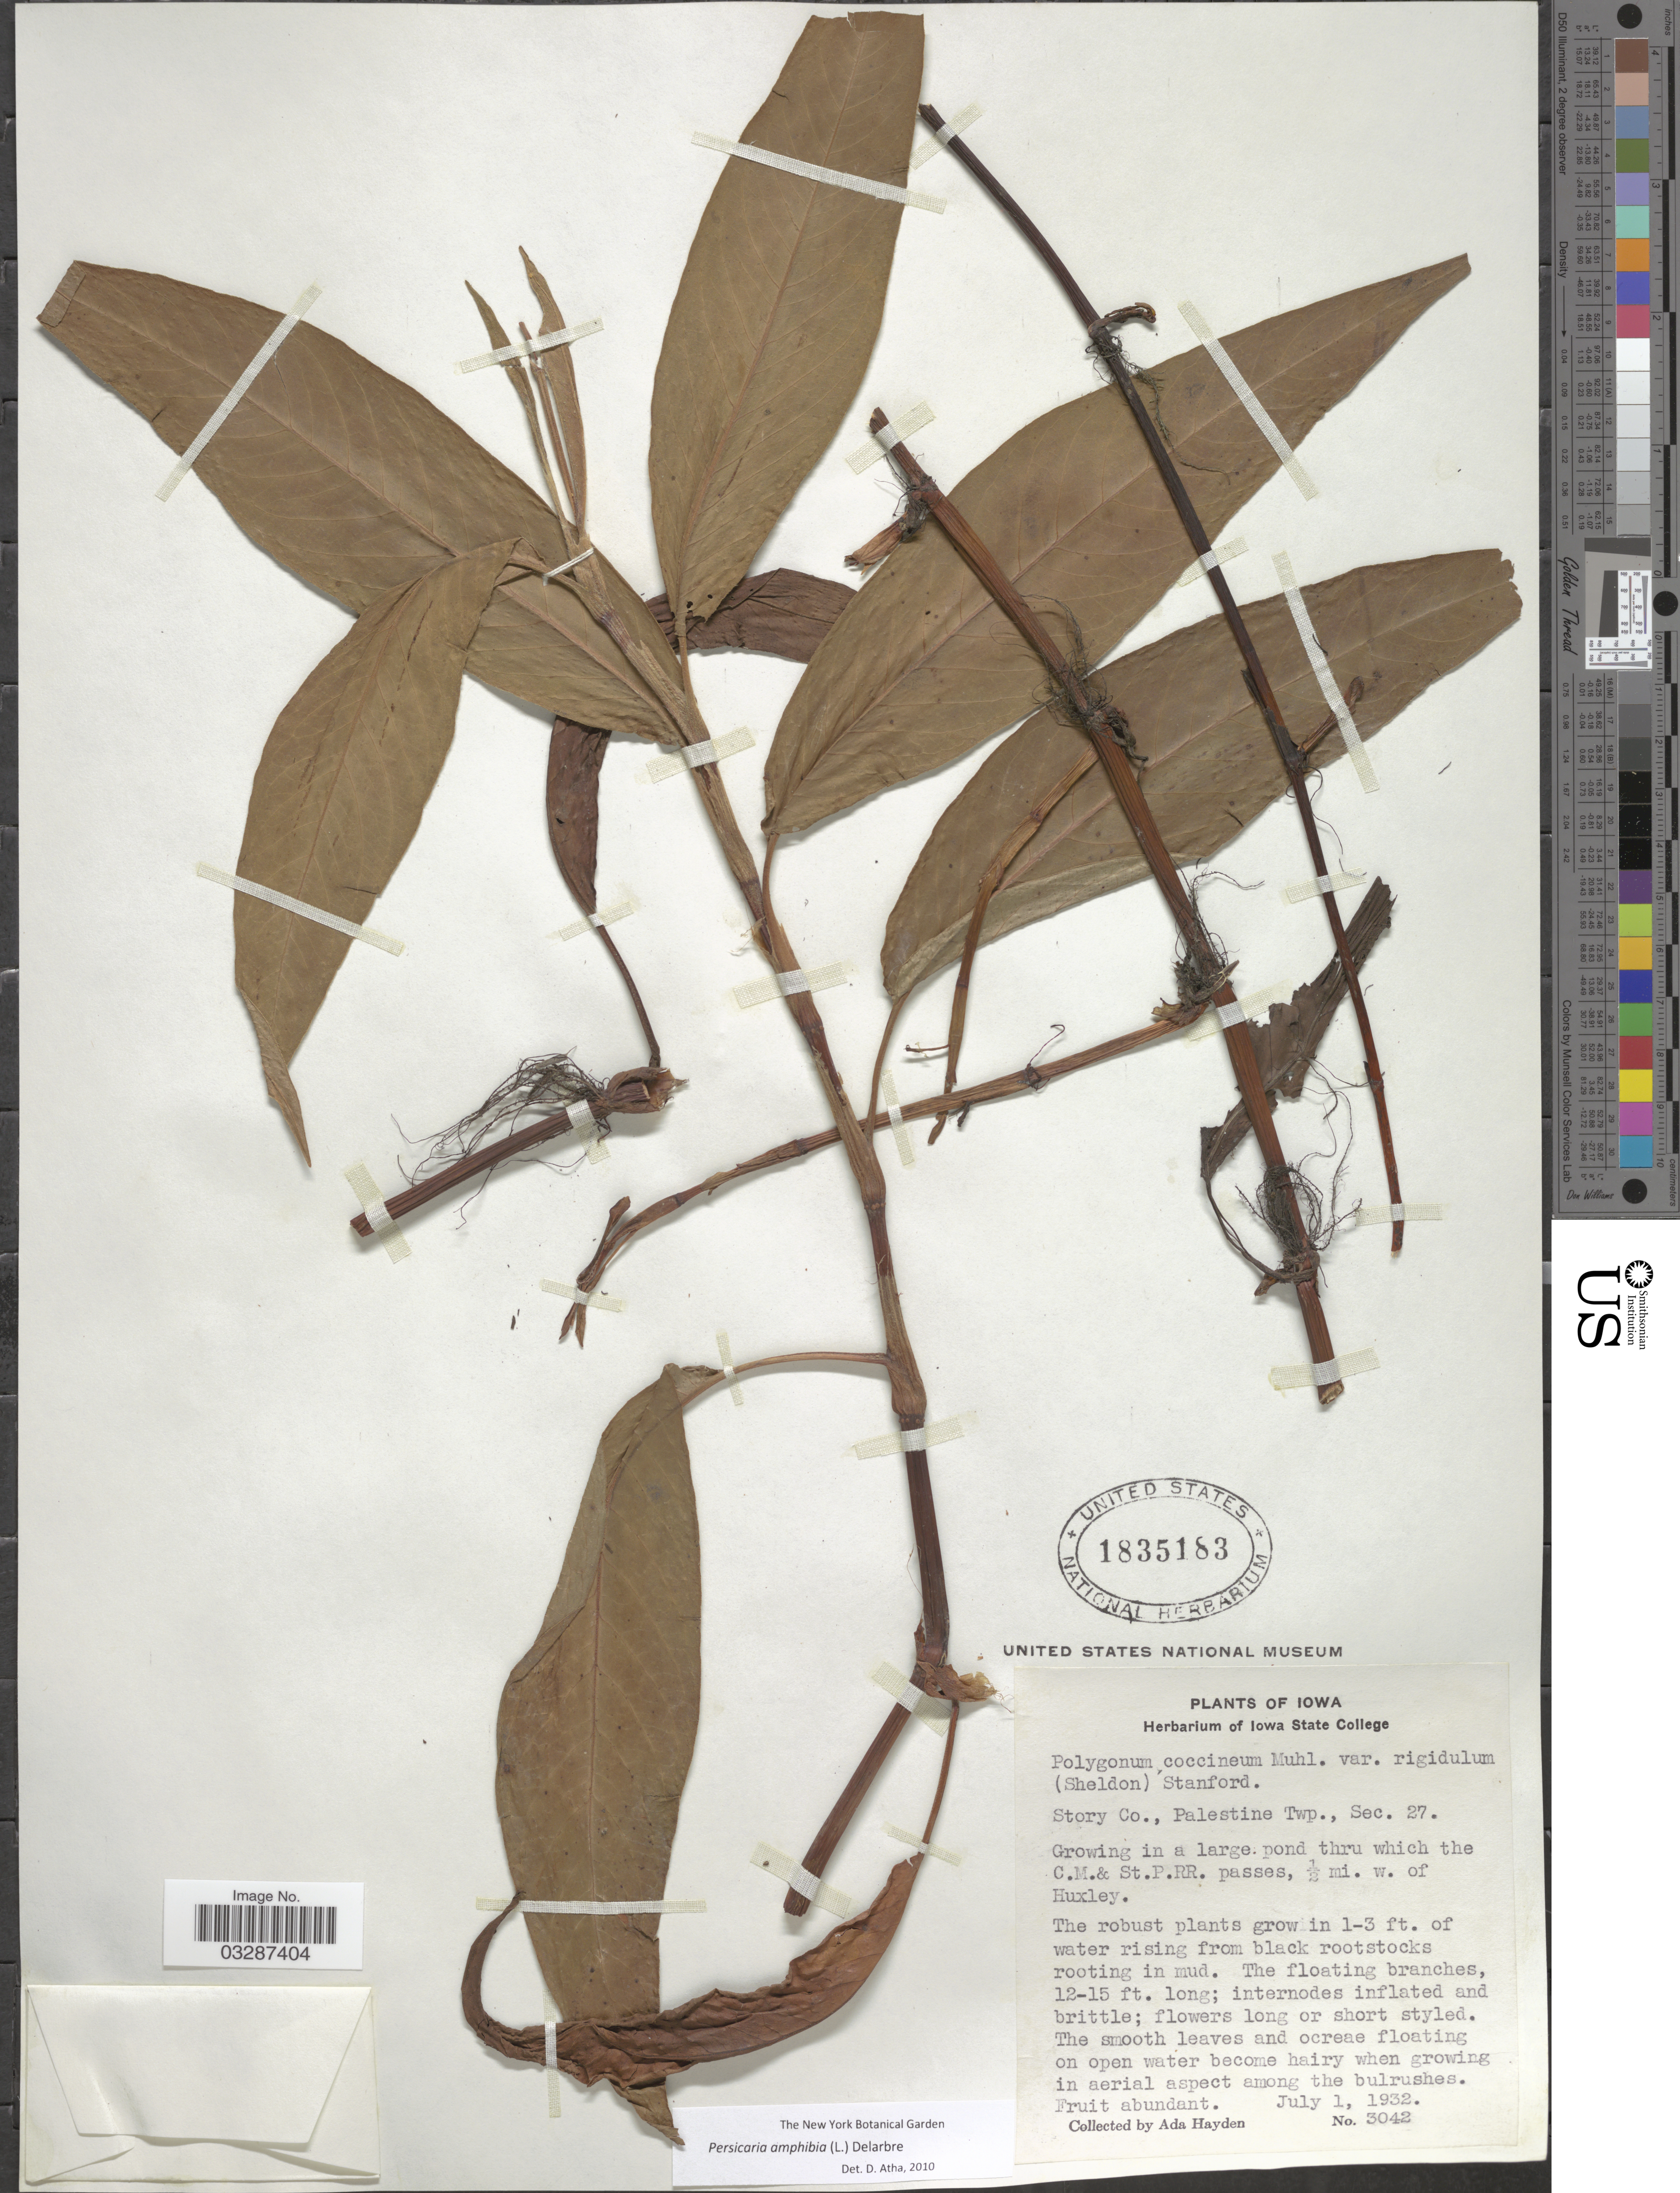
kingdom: Plantae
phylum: Tracheophyta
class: Magnoliopsida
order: Caryophyllales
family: Polygonaceae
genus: Persicaria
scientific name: Persicaria amphibia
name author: (L.) Delarbre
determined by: Atha, D. E.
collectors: Ada Hayden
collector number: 3042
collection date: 1932-07-01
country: United States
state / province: Iowa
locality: Story Co., Palestine Twp., Sec. 27. Growing in a large pond thru which the C.M.& St.P.RR. passes, ½ mi. w. of Huxley.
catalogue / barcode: US 1835183